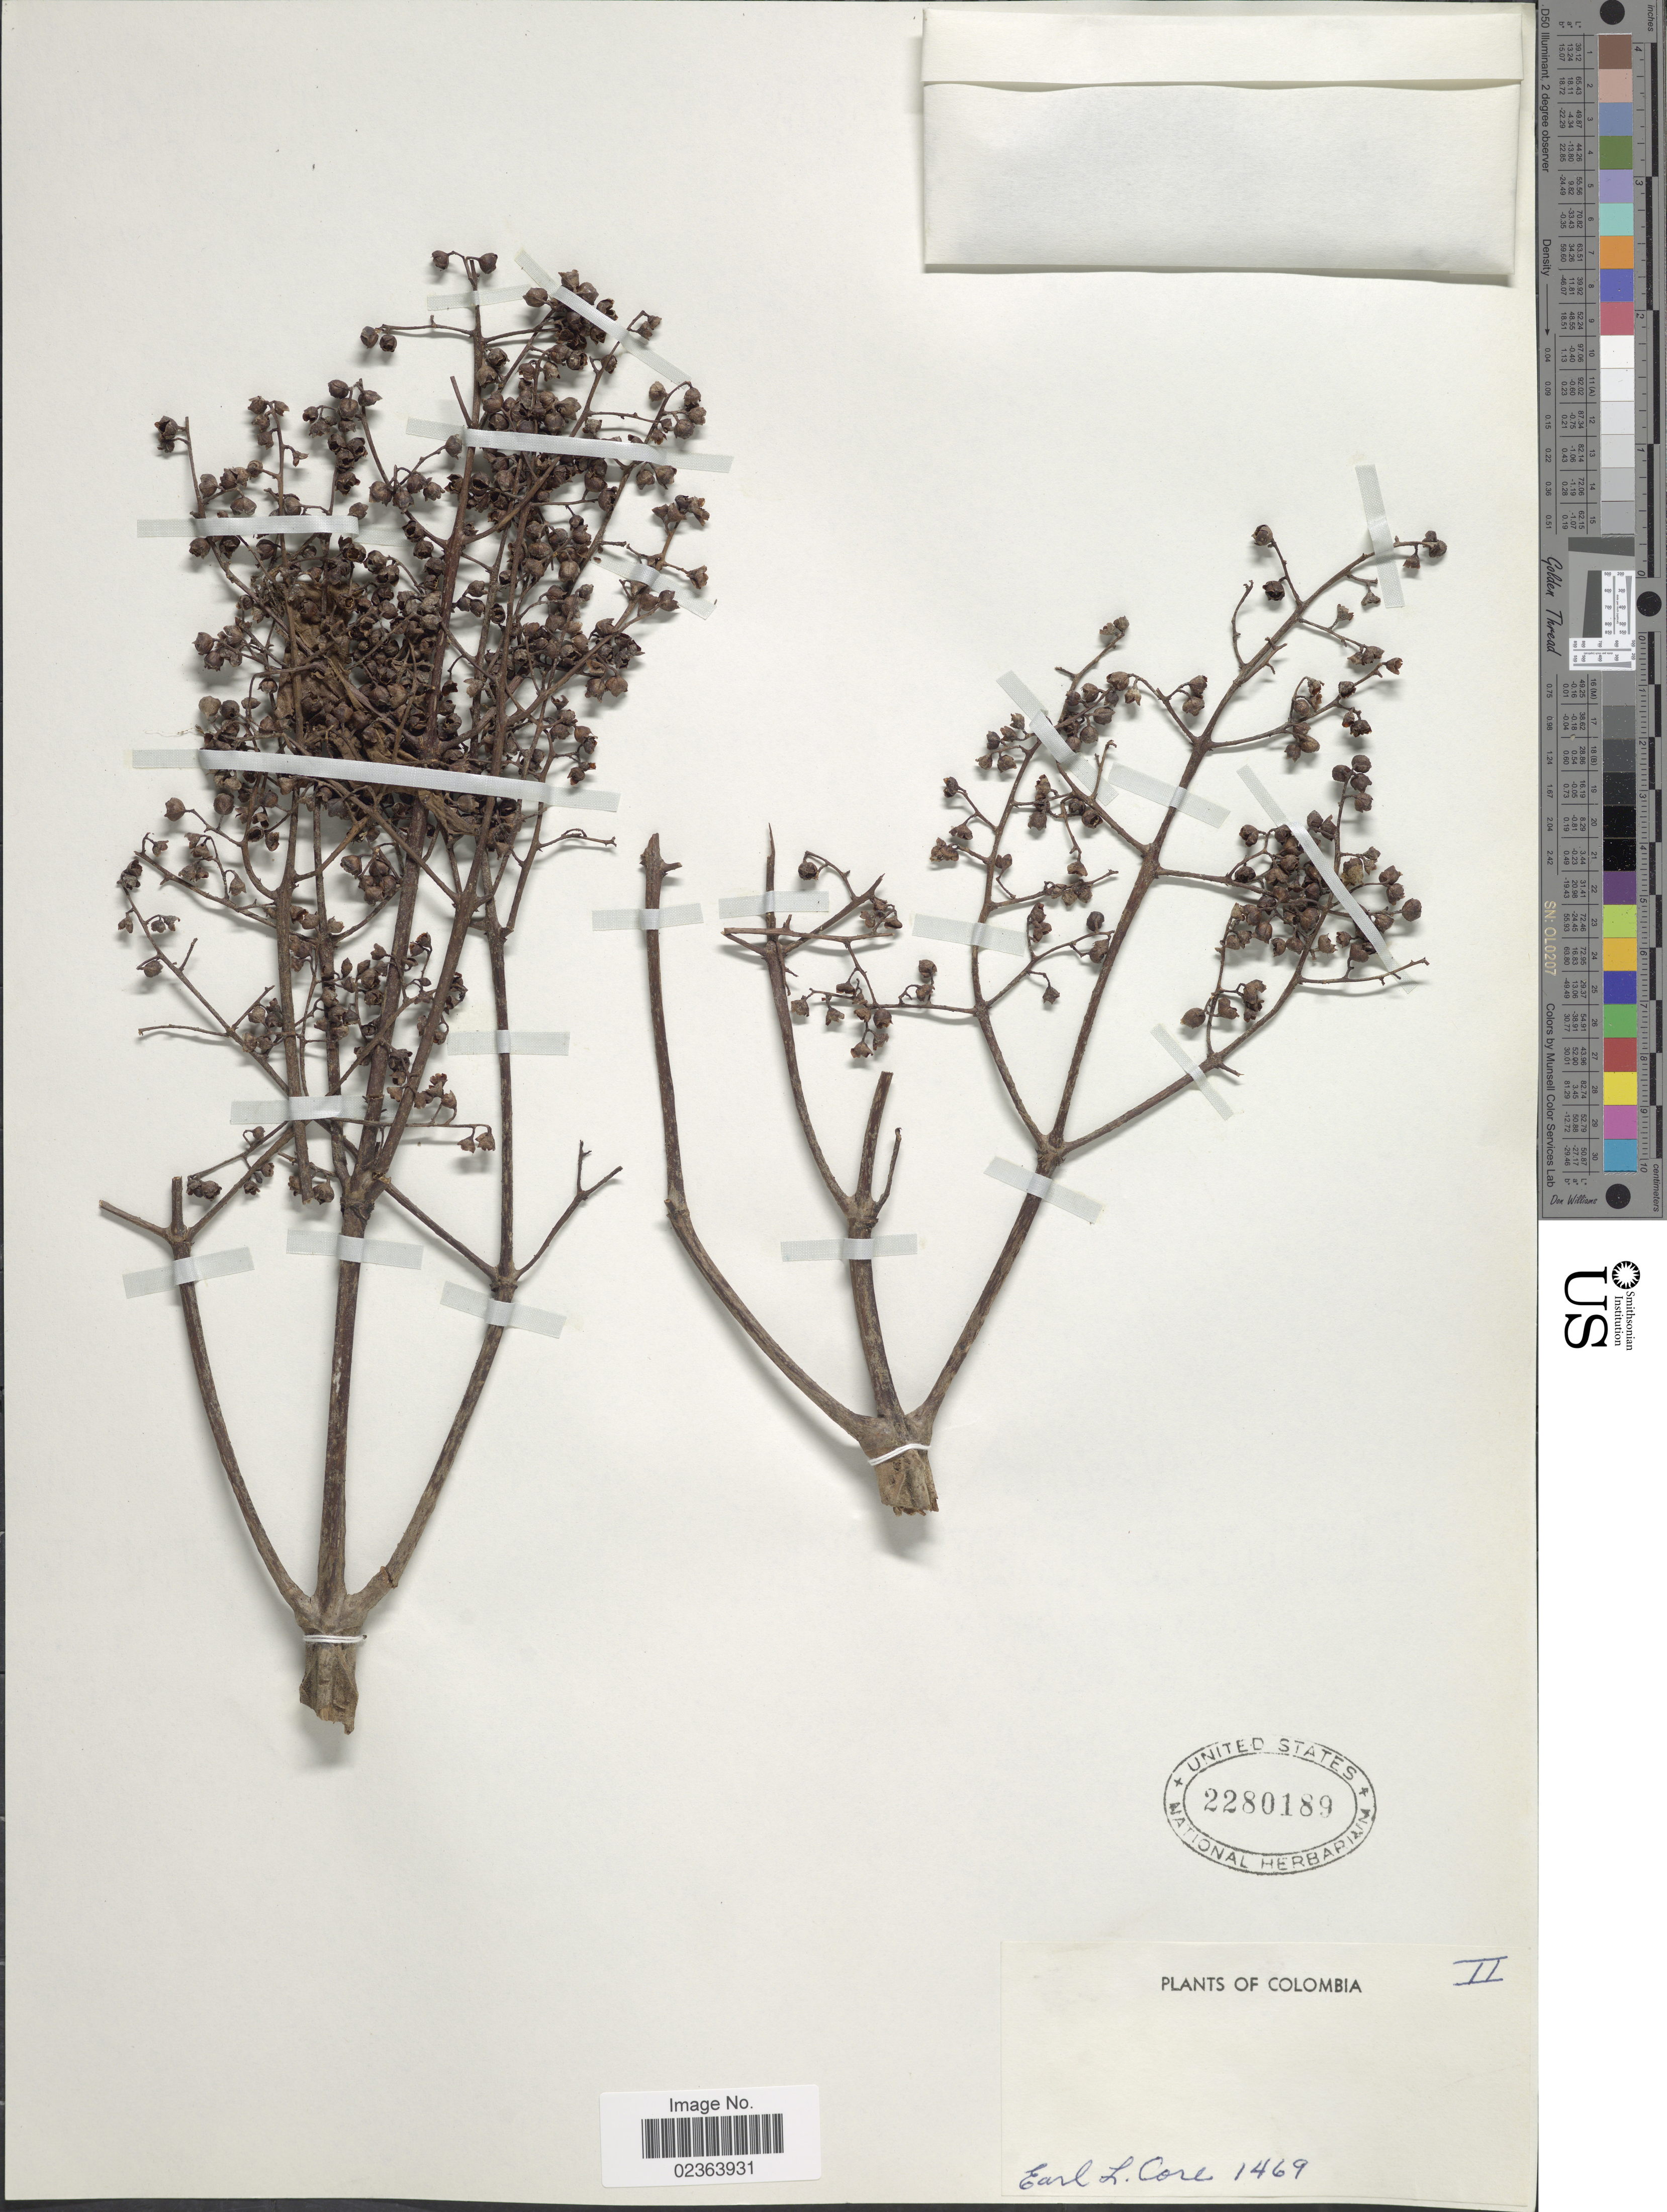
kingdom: Plantae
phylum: Tracheophyta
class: Magnoliopsida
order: Gentianales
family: Rubiaceae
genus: Elaeagia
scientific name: Elaeagia sp.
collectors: E. L. Core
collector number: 1469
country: Colombia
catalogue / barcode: US 2280189